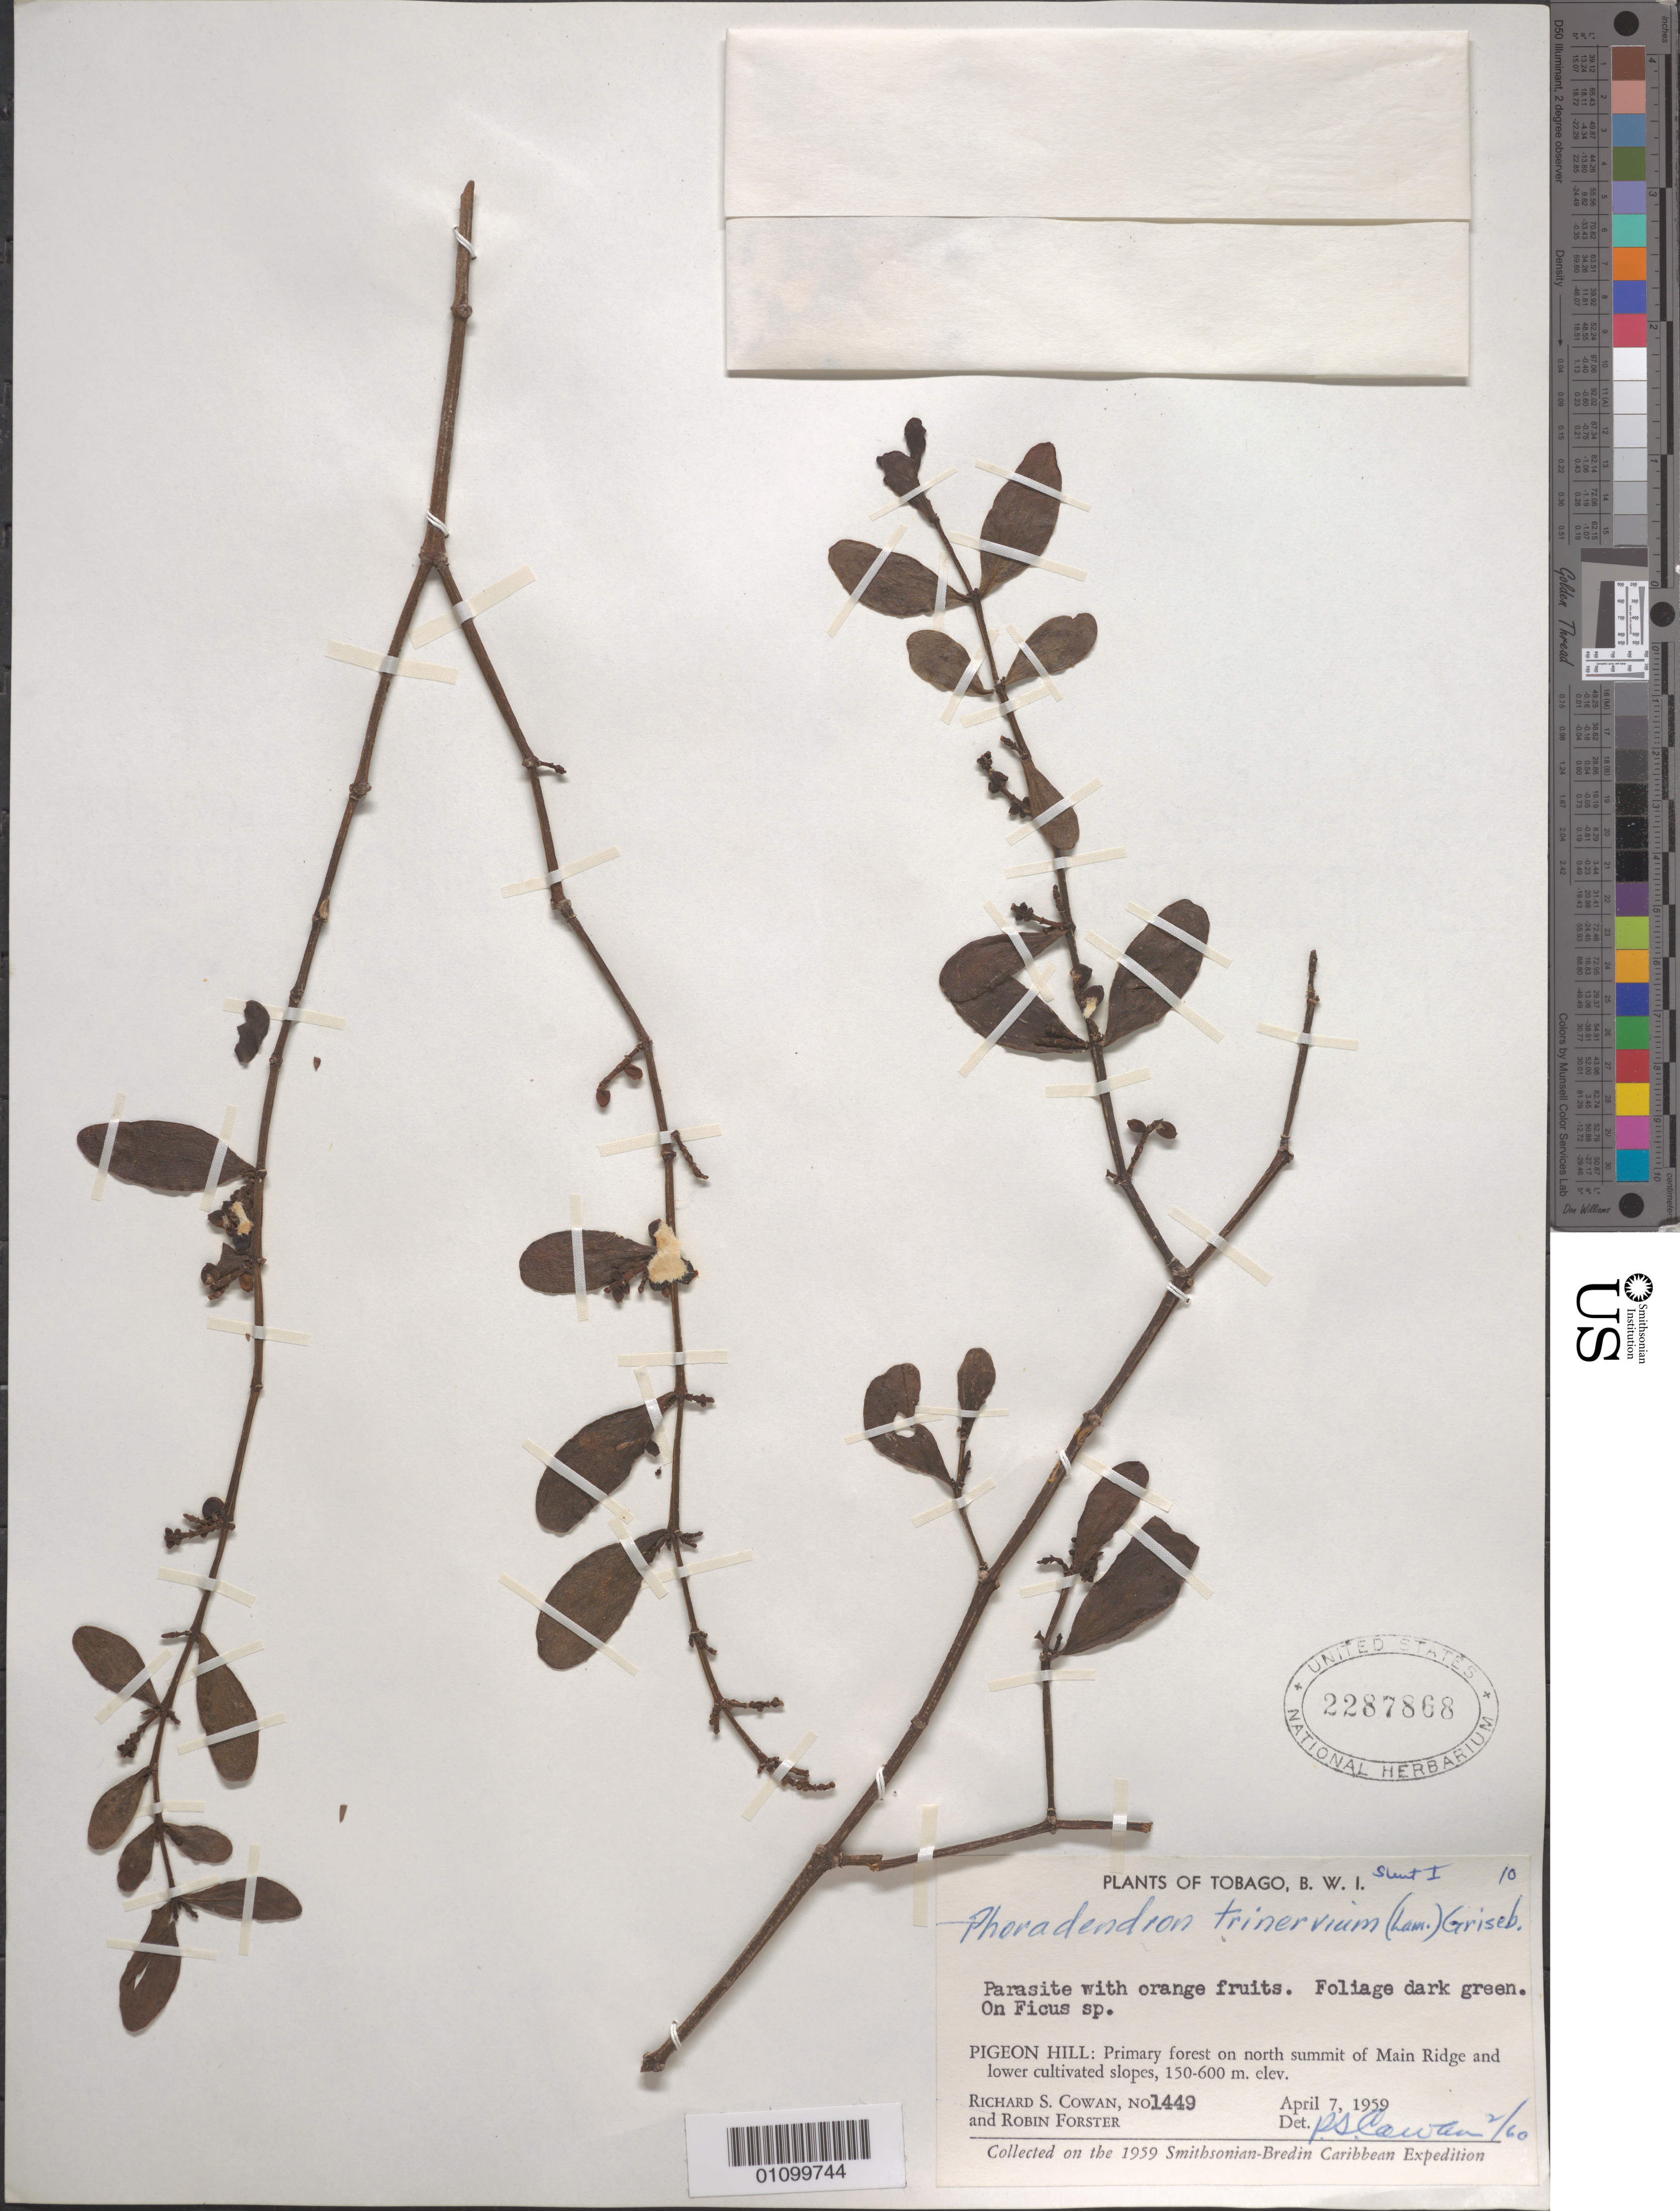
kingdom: Plantae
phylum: Tracheophyta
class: Magnoliopsida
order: Santalales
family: Viscaceae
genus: Phoradendron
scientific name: Phoradendron trinervium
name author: (Lam.) Griseb.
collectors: R. S. Cowan & R. Forster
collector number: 1449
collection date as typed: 07 Apr 1959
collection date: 1959-04-07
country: Trinidad and Tobago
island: Tobago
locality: Pigeon Hill: Primary forest on N summit of Main Ridge and lower cultivated slopes.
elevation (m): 150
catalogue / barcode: US 2287868